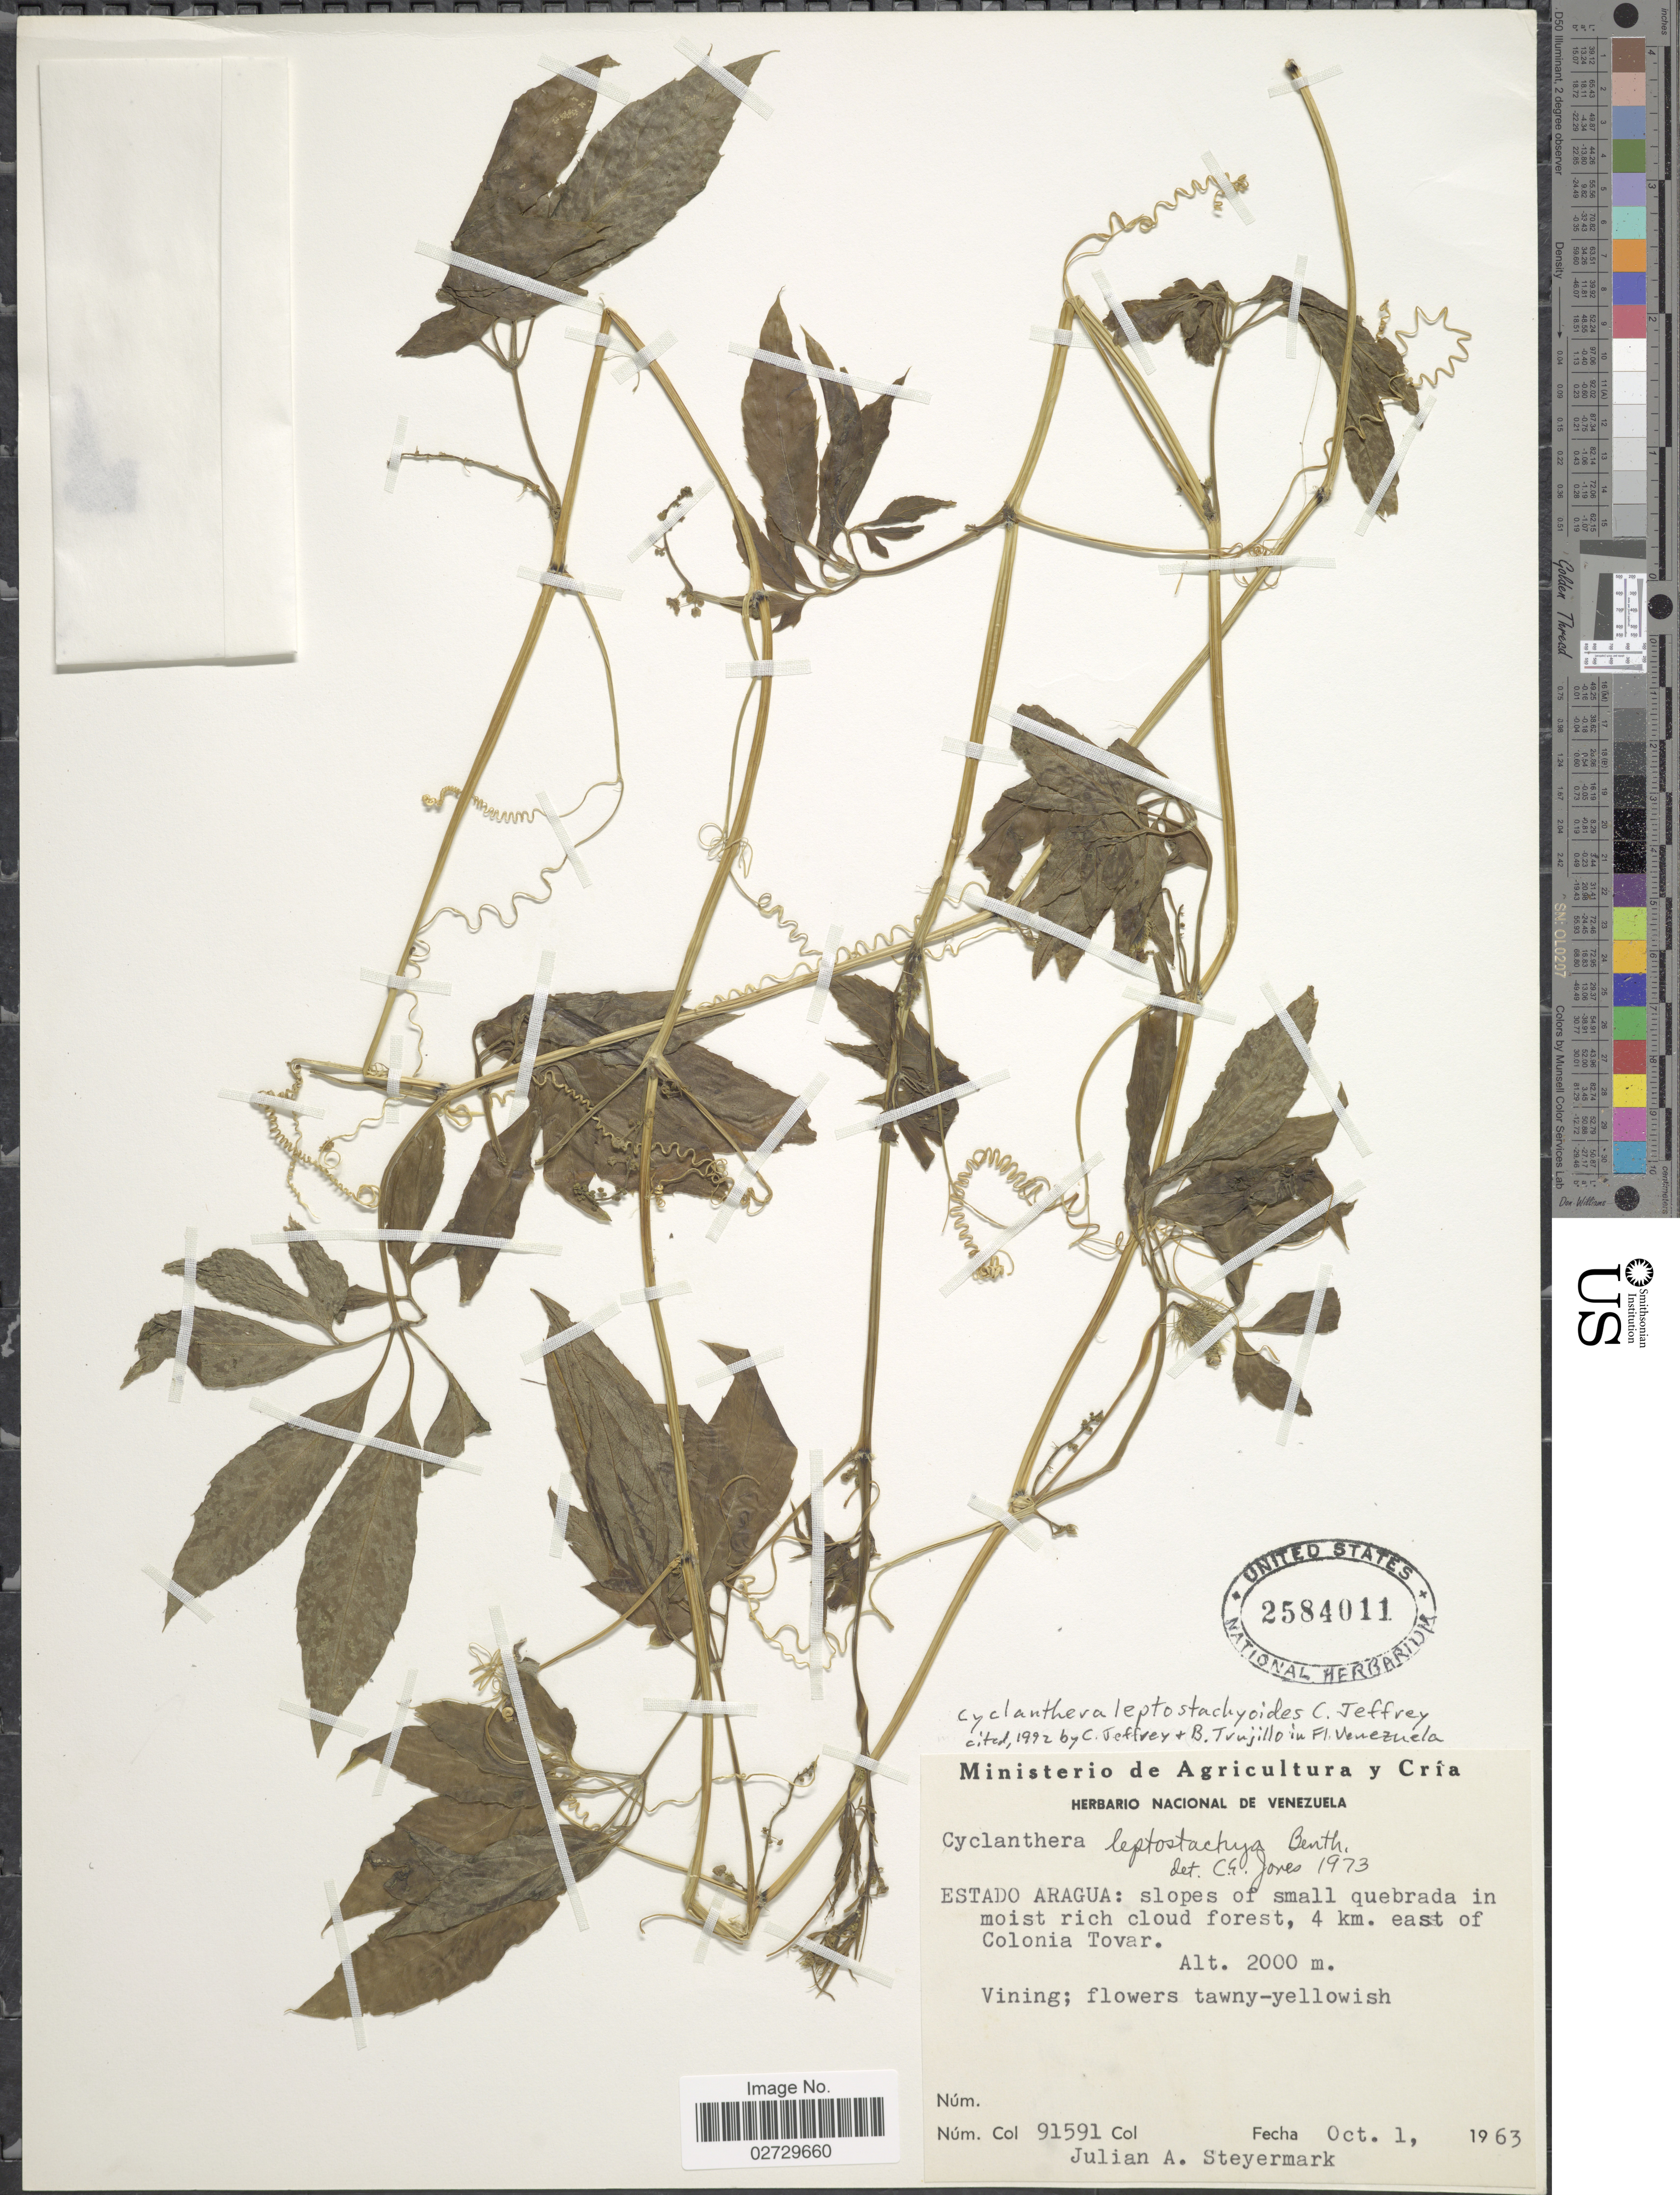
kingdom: Plantae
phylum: Tracheophyta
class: Magnoliopsida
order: Cucurbitales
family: Cucurbitaceae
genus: Cyclanthera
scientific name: Cyclanthera leptostachyoides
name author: C. Jeffrey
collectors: J. Steyermark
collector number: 91591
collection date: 1963-10-01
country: Venezuela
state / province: Aragua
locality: Estado Aragua: slopes of small quebrada in moist rich cloud forest, 4 km. east of Colonia Tovar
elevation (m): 2000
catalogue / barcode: US 2584011